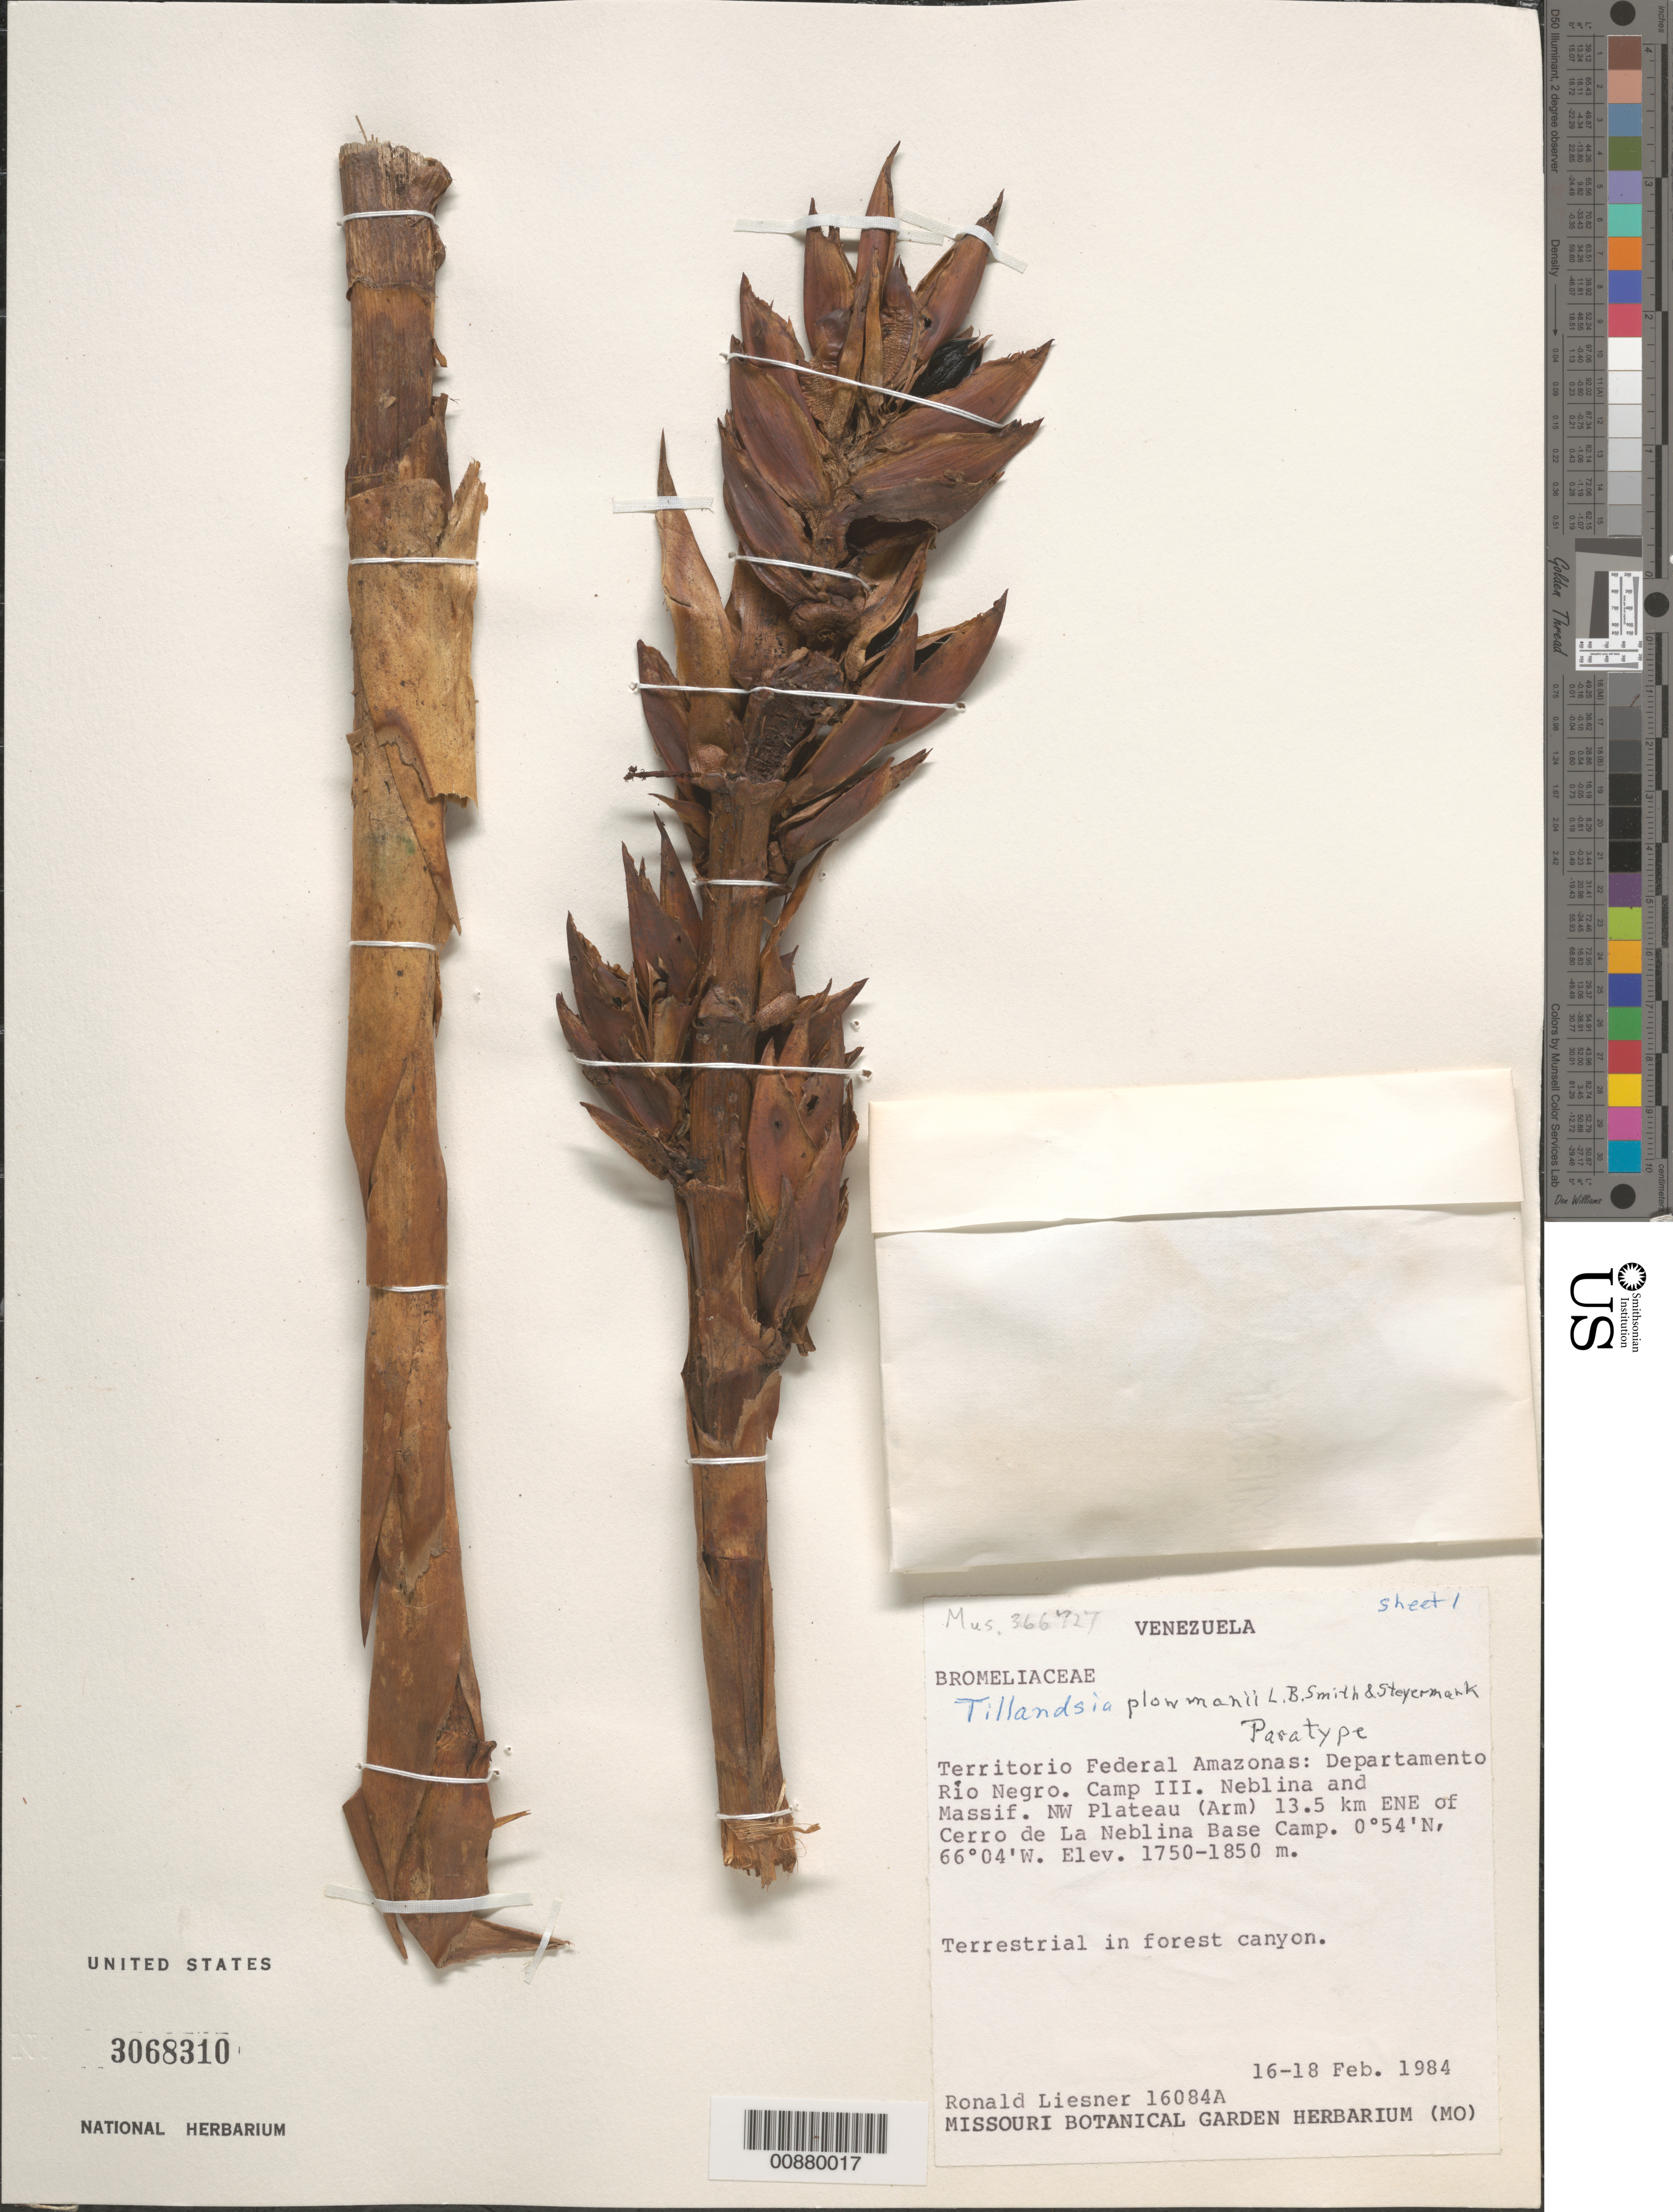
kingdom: Plantae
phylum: Tracheophyta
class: Liliopsida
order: Poales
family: Bromeliaceae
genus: Tillandsia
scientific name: Tillandsia plowmanii L.B. Sm. & Steyerm., ined.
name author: L.B. Sm. & Steyerm.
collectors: R. L. Liesner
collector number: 16084 A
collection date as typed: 16-Feb-84 to 18-Feb-84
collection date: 1984-02-16/1984-02-18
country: Venezuela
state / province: Amazonas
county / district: Río Negro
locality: Cerro de La Neblina Base Camp, Camp III, Neblina & Massif, NW Plateau, 13.5 km ENE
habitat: Forest canyon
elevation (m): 1750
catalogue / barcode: US 3068310